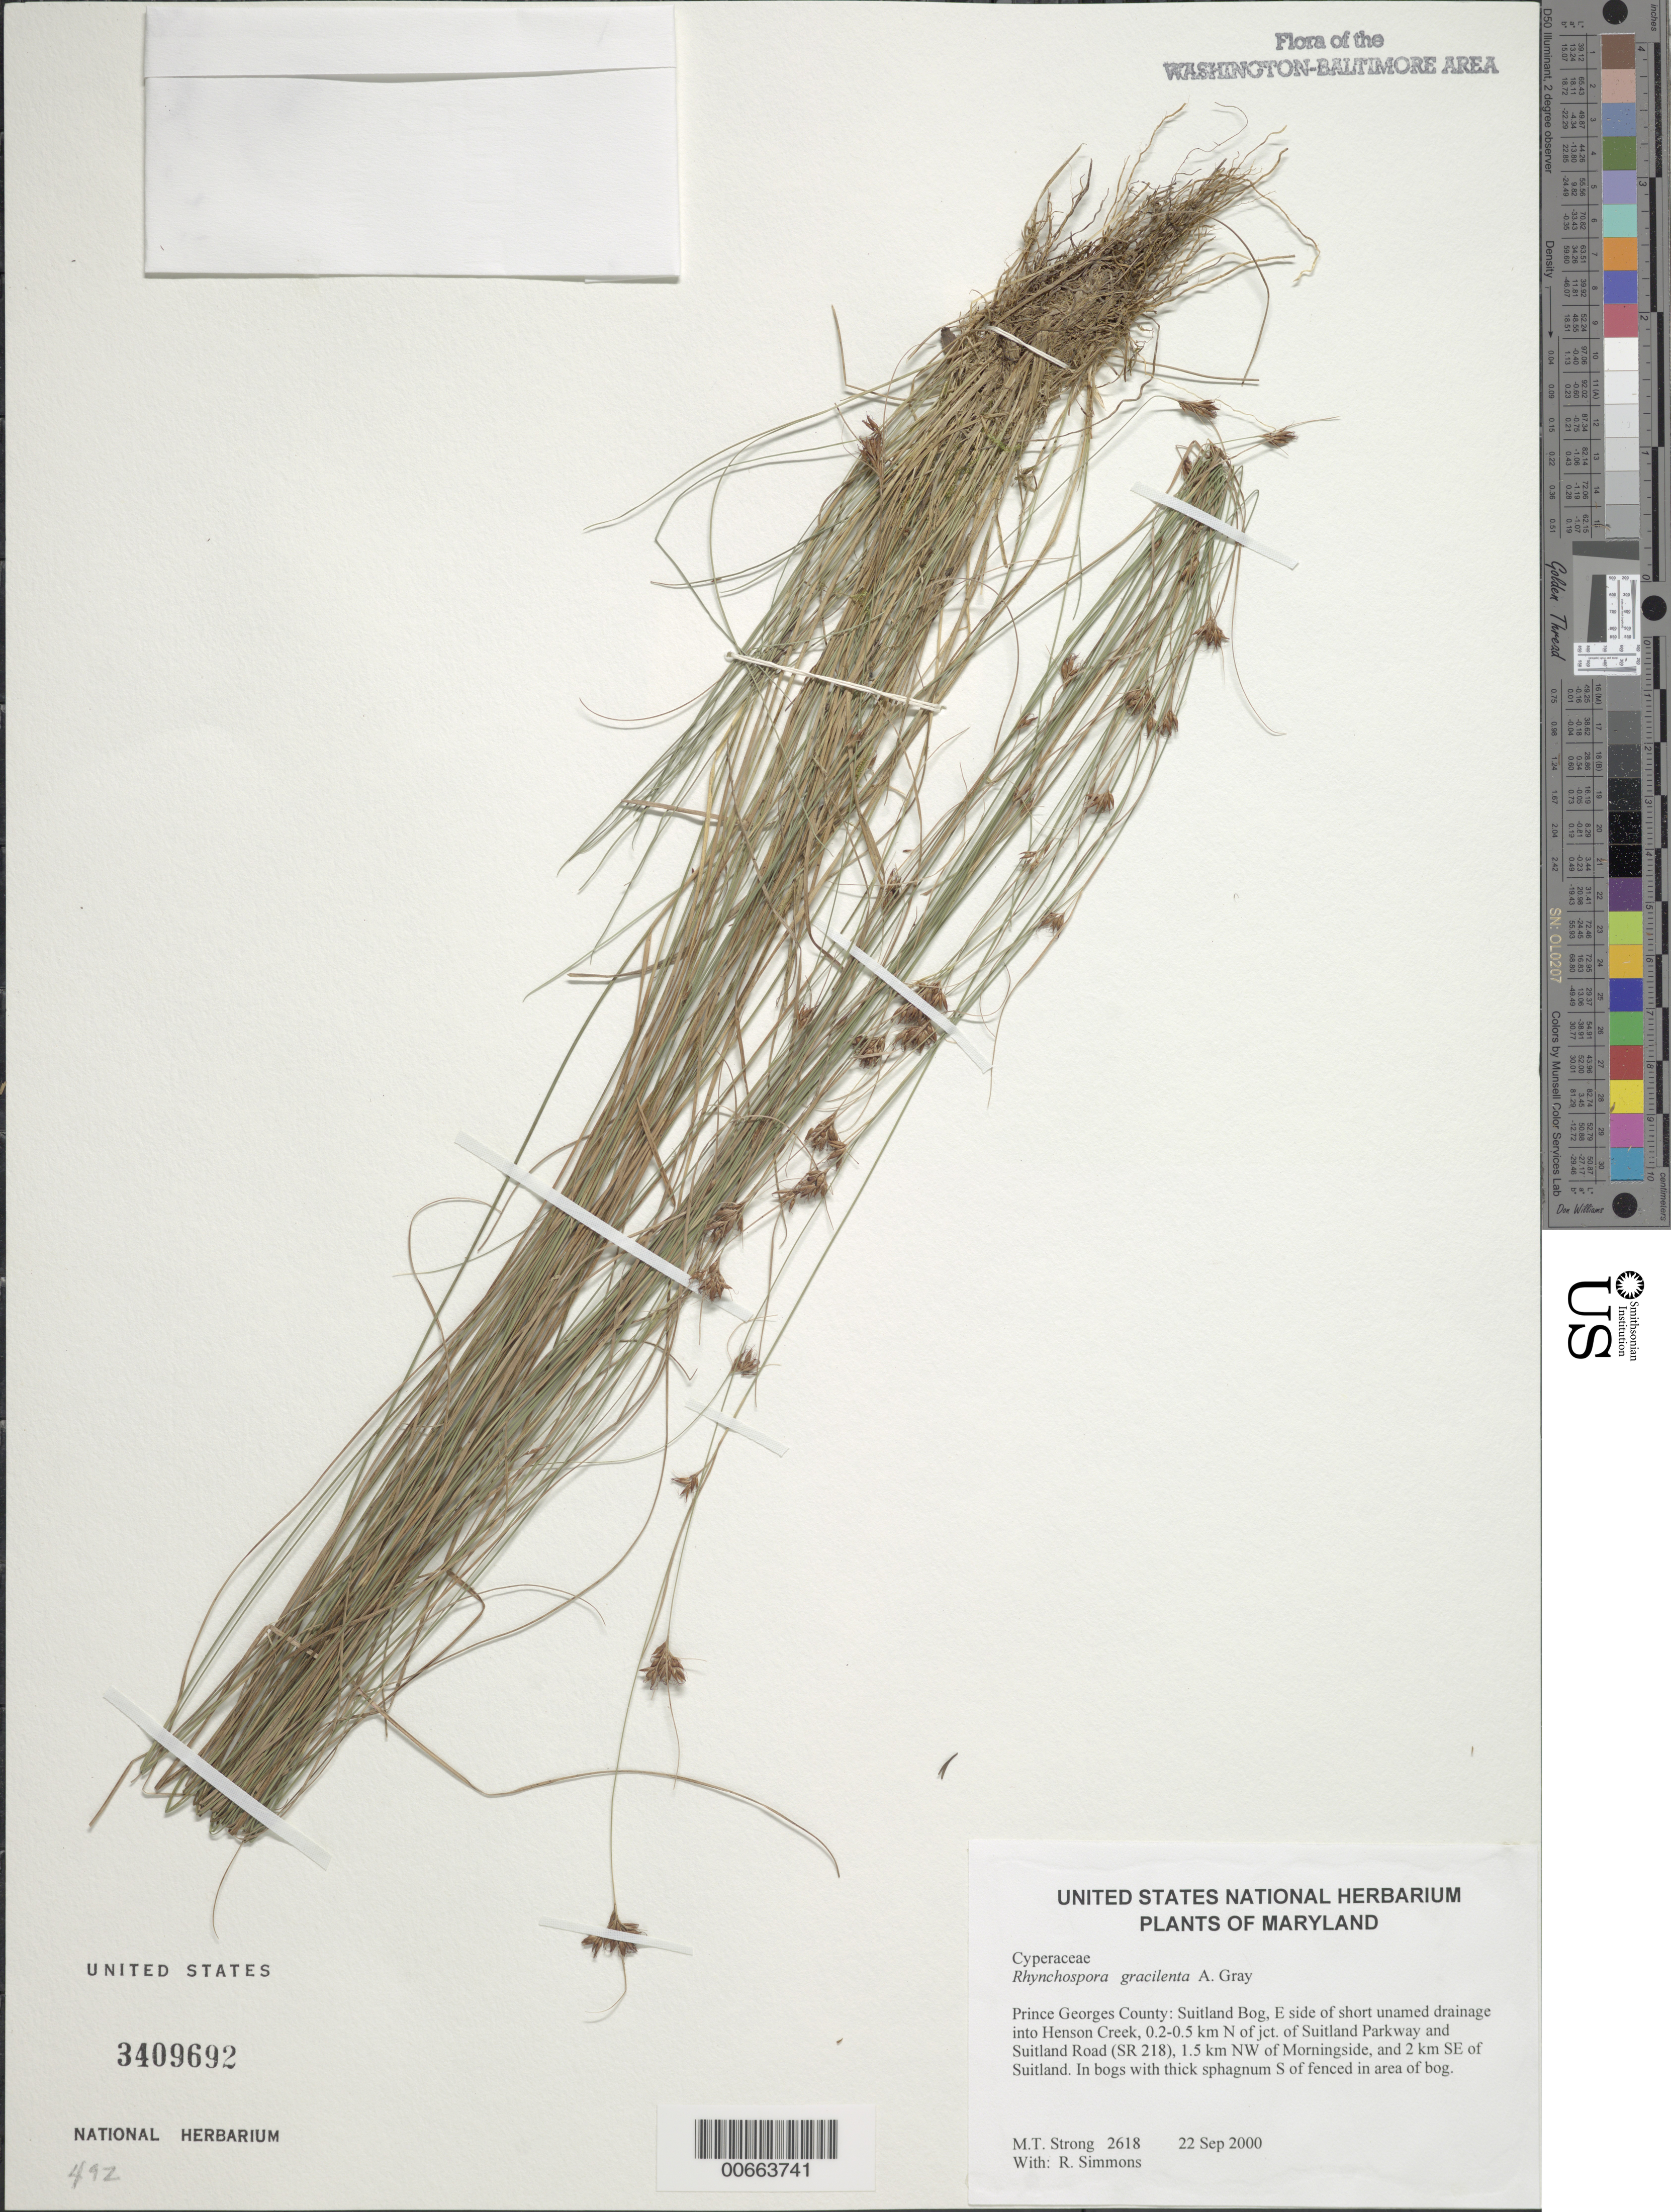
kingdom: Plantae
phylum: Tracheophyta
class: Liliopsida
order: Poales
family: Cyperaceae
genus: Rhynchospora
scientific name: Rhynchospora gracilenta A. Gray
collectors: M. T. Strong & R. Simmons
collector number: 2618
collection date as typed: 22 Sep 2000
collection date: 2000-09-22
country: United States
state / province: Maryland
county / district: Prince George's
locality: Suitland Bog, E side of short unamed drainage into Henson Creek, 0.2-0.5 km N of jct. of Suitland Parkway and Suitland Road (SR 218), 1.5 km NW of Morningside, and 2 km SE of Suitland.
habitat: In bogs with thick sphagnum S of fenced in area of bog.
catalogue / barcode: US 3409692